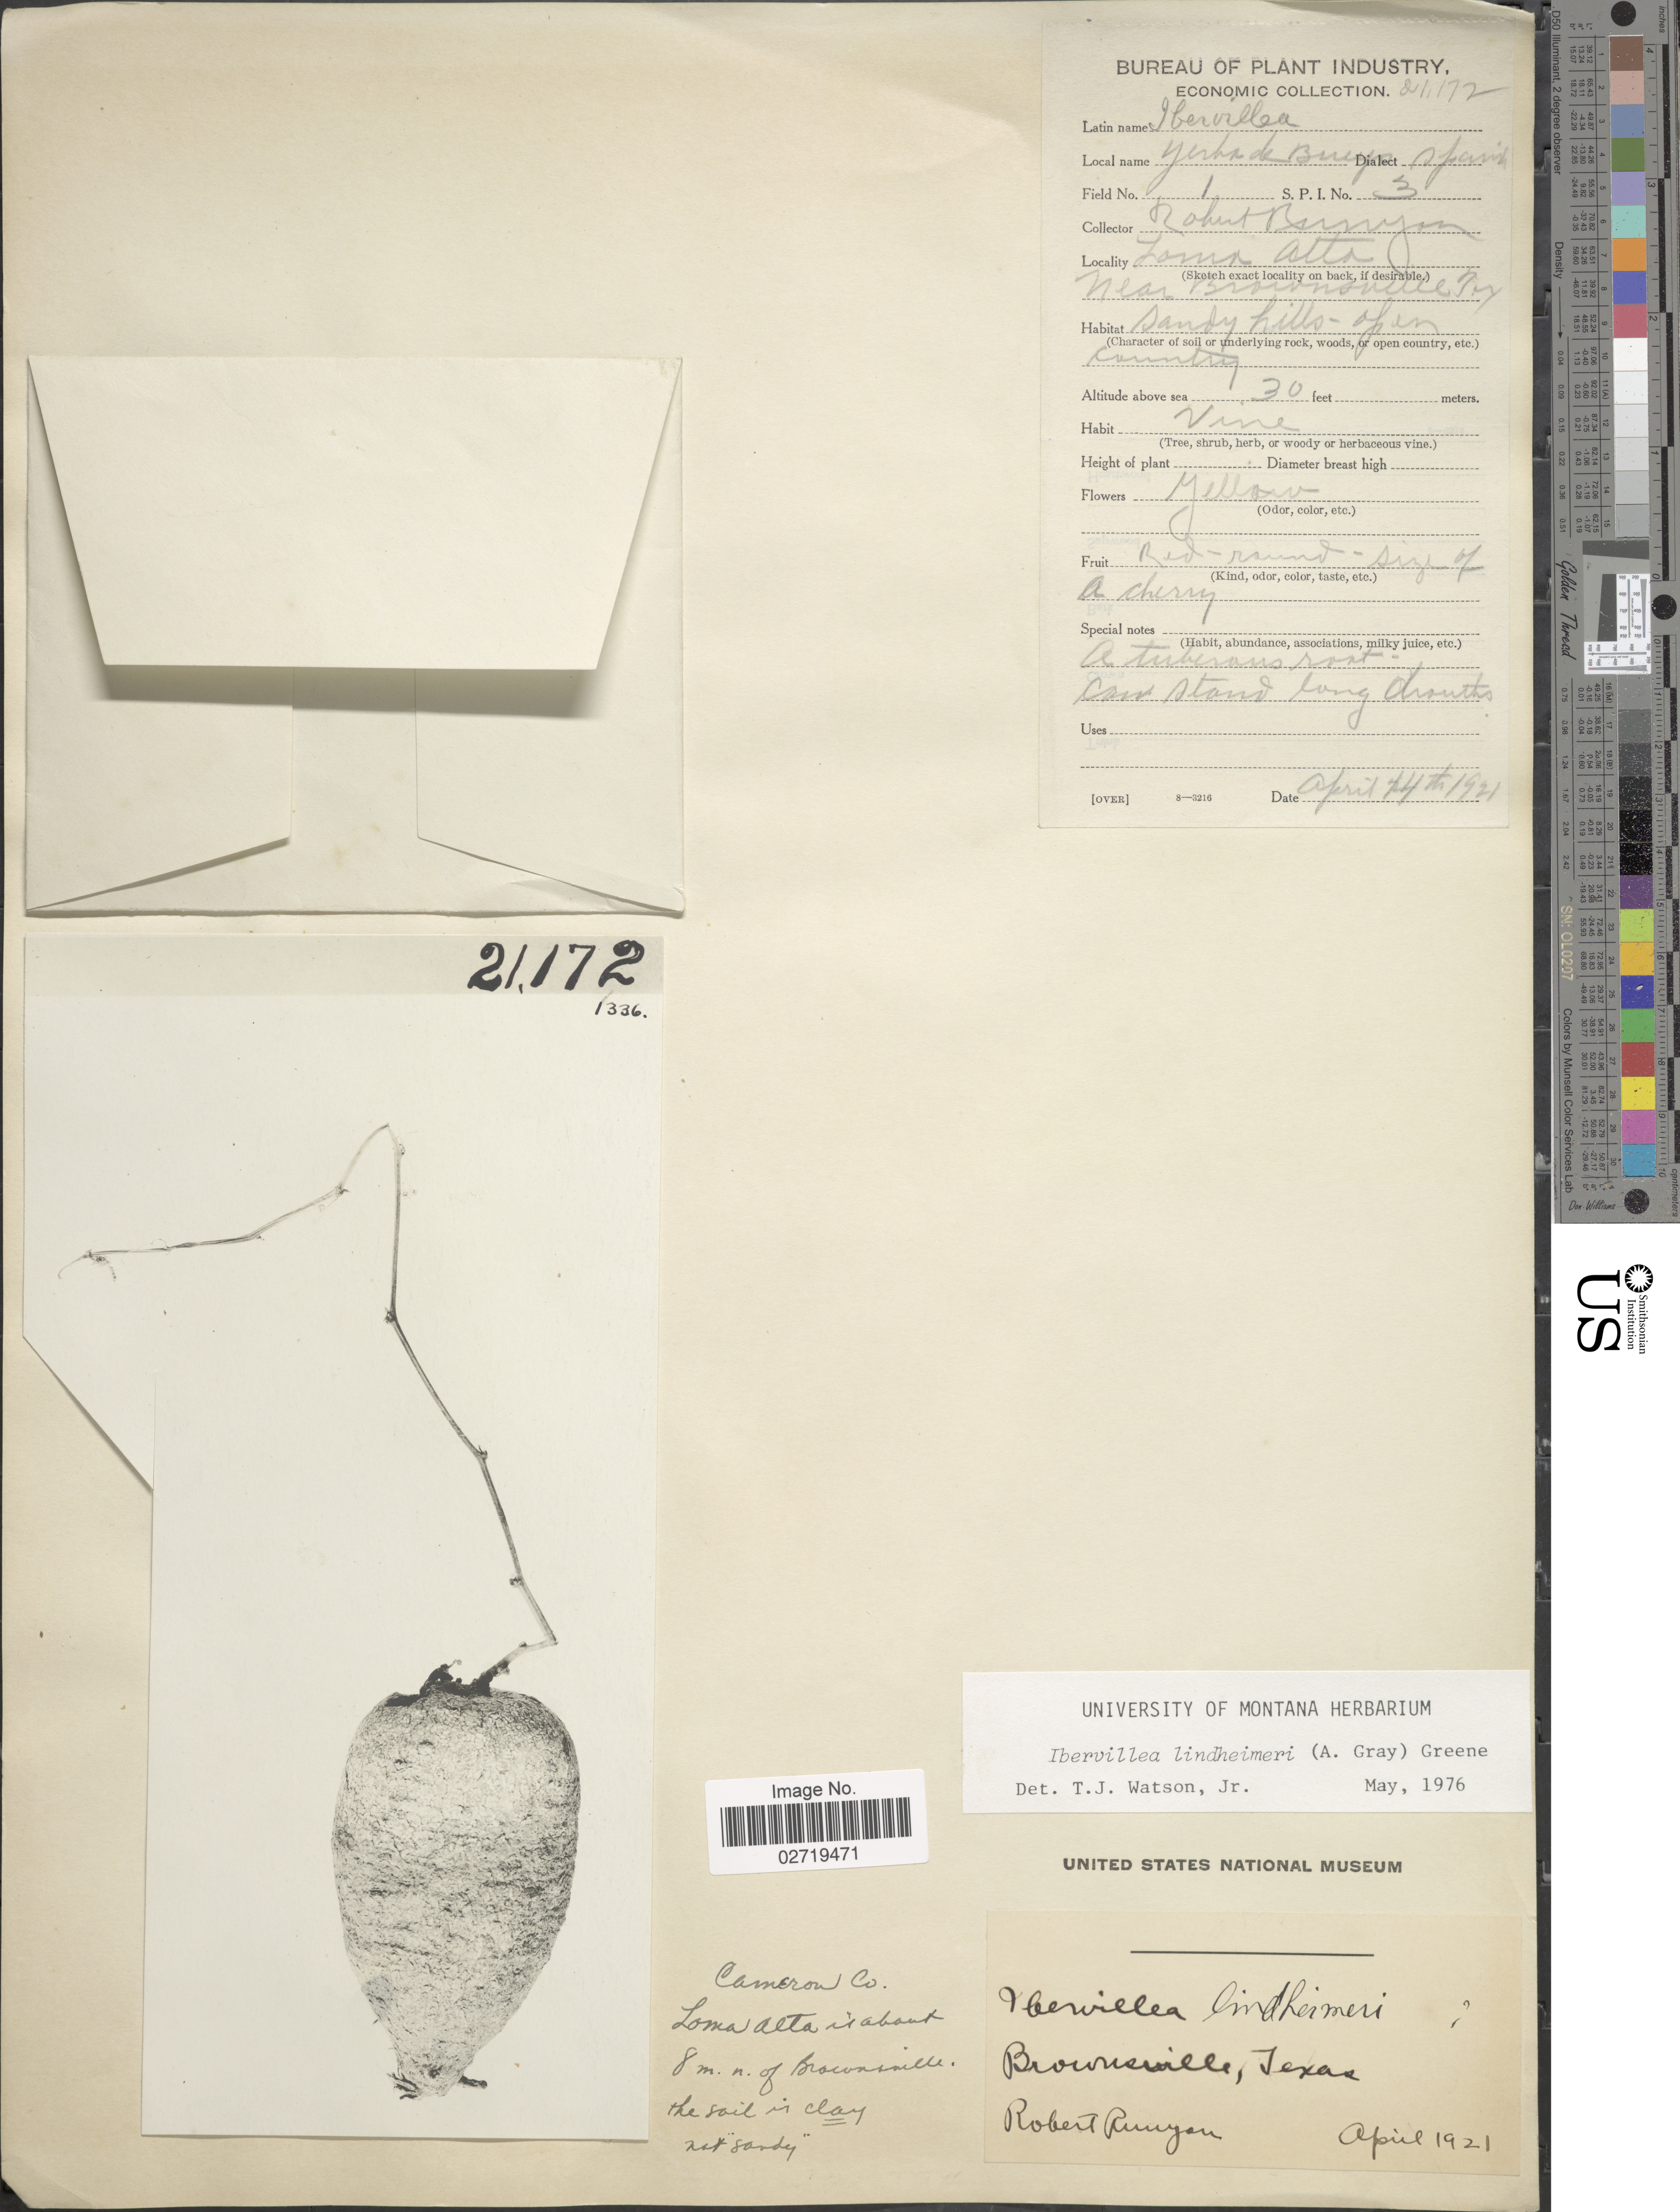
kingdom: Plantae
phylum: Tracheophyta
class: Magnoliopsida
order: Cucurbitales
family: Cucurbitaceae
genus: Ibervillea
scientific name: Ibervillea lindheimeri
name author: (A. Gray) Greene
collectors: R. Runyon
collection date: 1921-04-14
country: United States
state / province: Texas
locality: Loma Alta, Near Brownsville, sandy hills - open country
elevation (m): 9